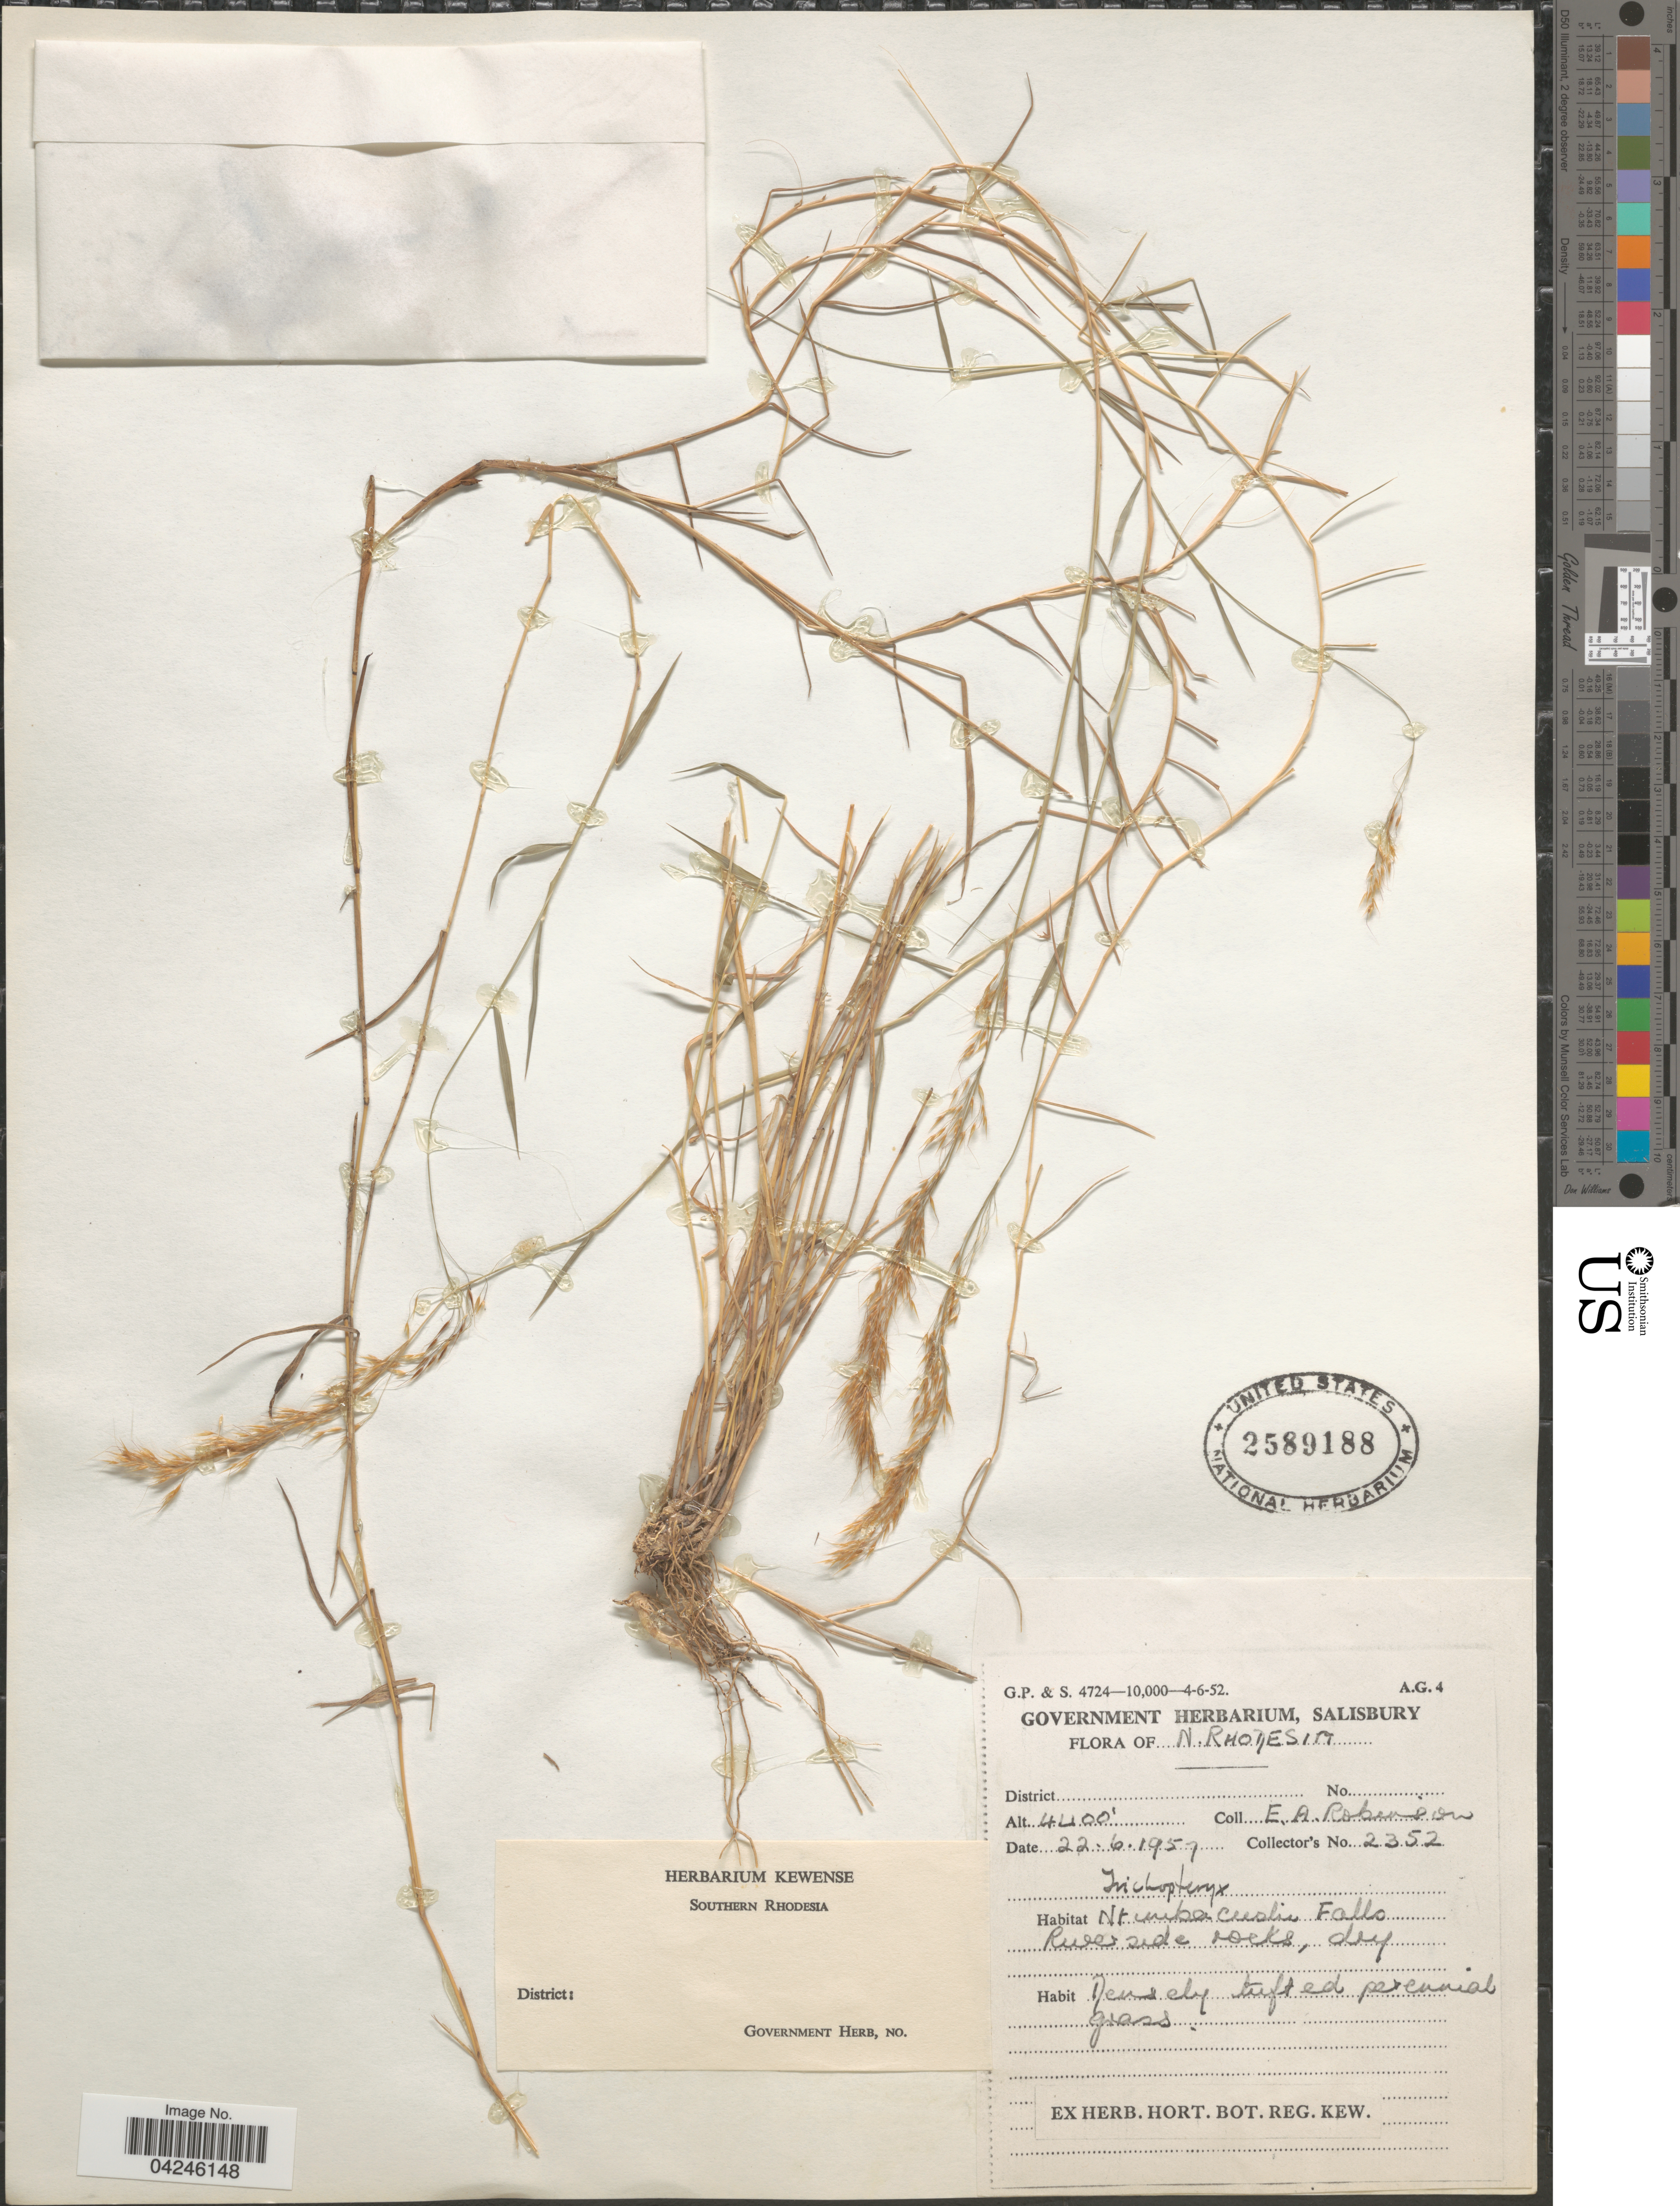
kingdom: Plantae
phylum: Tracheophyta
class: Liliopsida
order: Poales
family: Poaceae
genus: Trichopteryx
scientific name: Trichopteryx sp.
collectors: E. A. Robinson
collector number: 2352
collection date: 1957-06-22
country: Zambia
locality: N.Rhodesia. Ntumbachushi Falls. Riverside rocks, dry.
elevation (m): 1341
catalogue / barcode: US 2589188